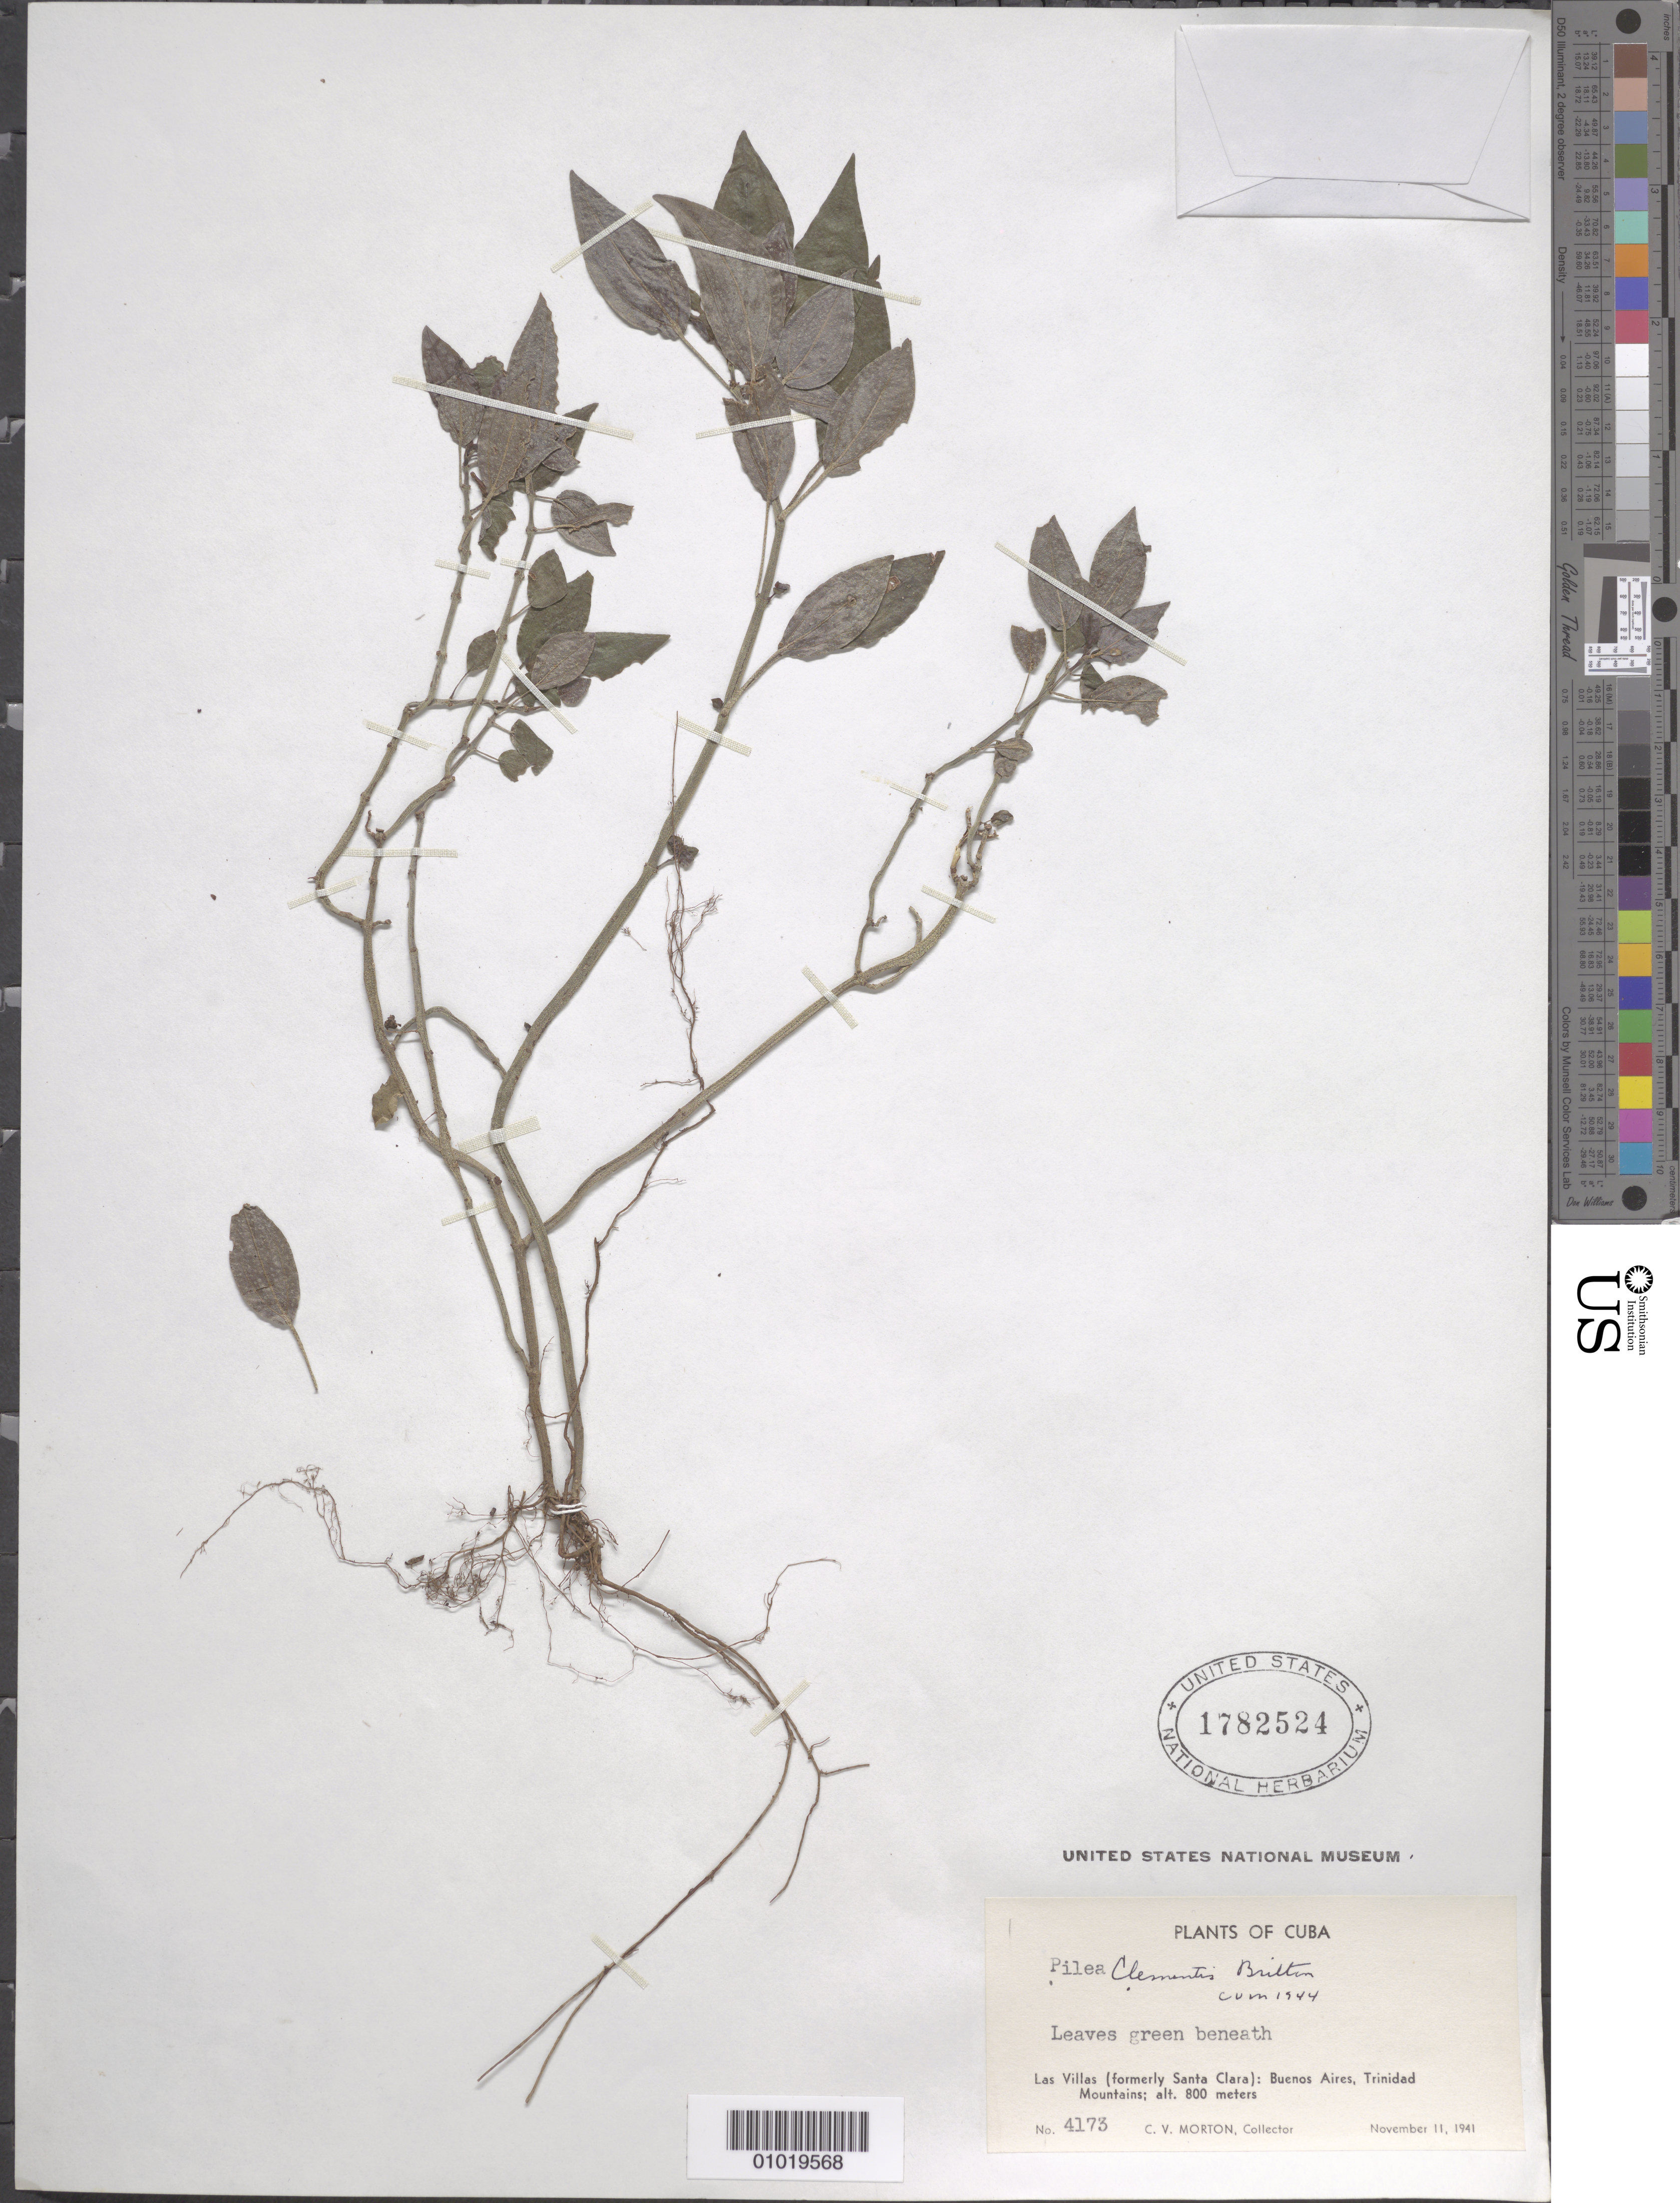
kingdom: Plantae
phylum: Tracheophyta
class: Magnoliopsida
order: Rosales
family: Urticaceae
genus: Pilea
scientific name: Pilea clementis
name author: Britton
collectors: C. V. Morton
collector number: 4173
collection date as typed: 11 Nov 1941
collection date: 1941-11-11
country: Cuba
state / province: Las Villas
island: Cuba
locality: Las Villas (formerly Santa Clara): Buenos Aires, Trinidad Mountains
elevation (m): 800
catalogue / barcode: US 1782524